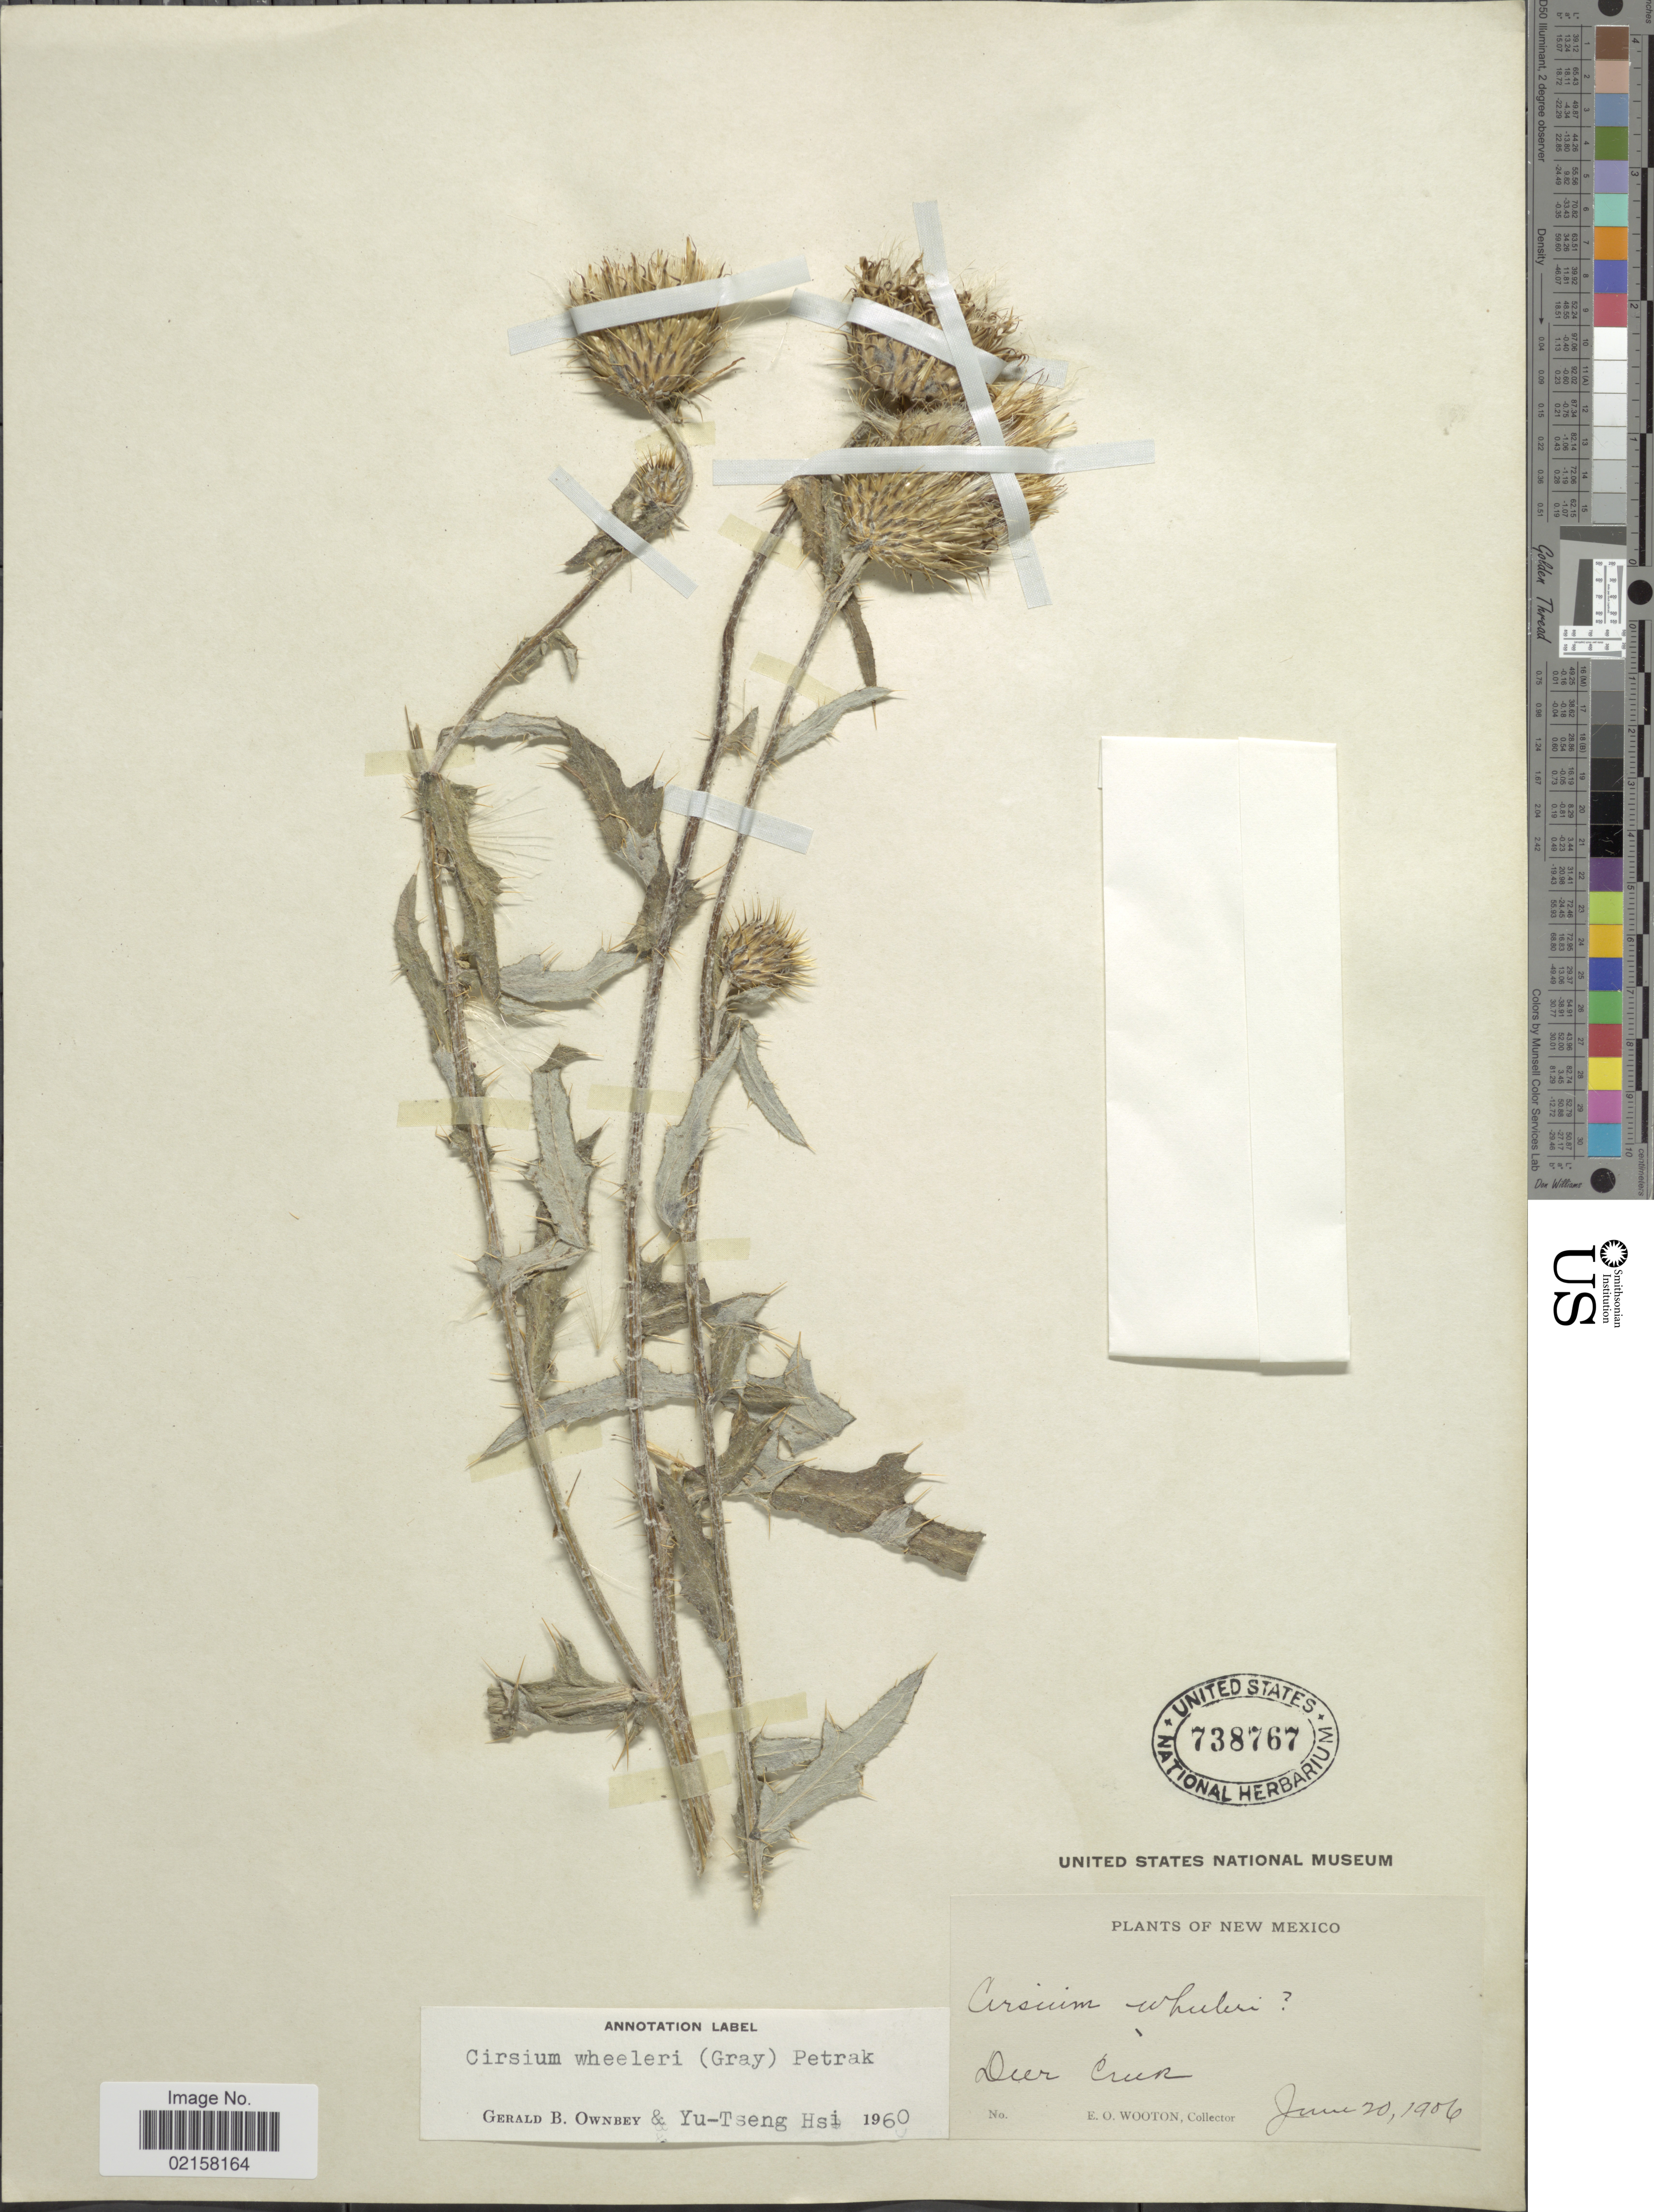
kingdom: Plantae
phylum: Tracheophyta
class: Magnoliopsida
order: Asterales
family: Asteraceae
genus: Cirsium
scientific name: Cirsium wheeleri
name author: (A. Gray) Petr.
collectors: E. O. Wooton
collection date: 1906-06-20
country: United States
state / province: New Mexico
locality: Deer Creek.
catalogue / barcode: US 738767